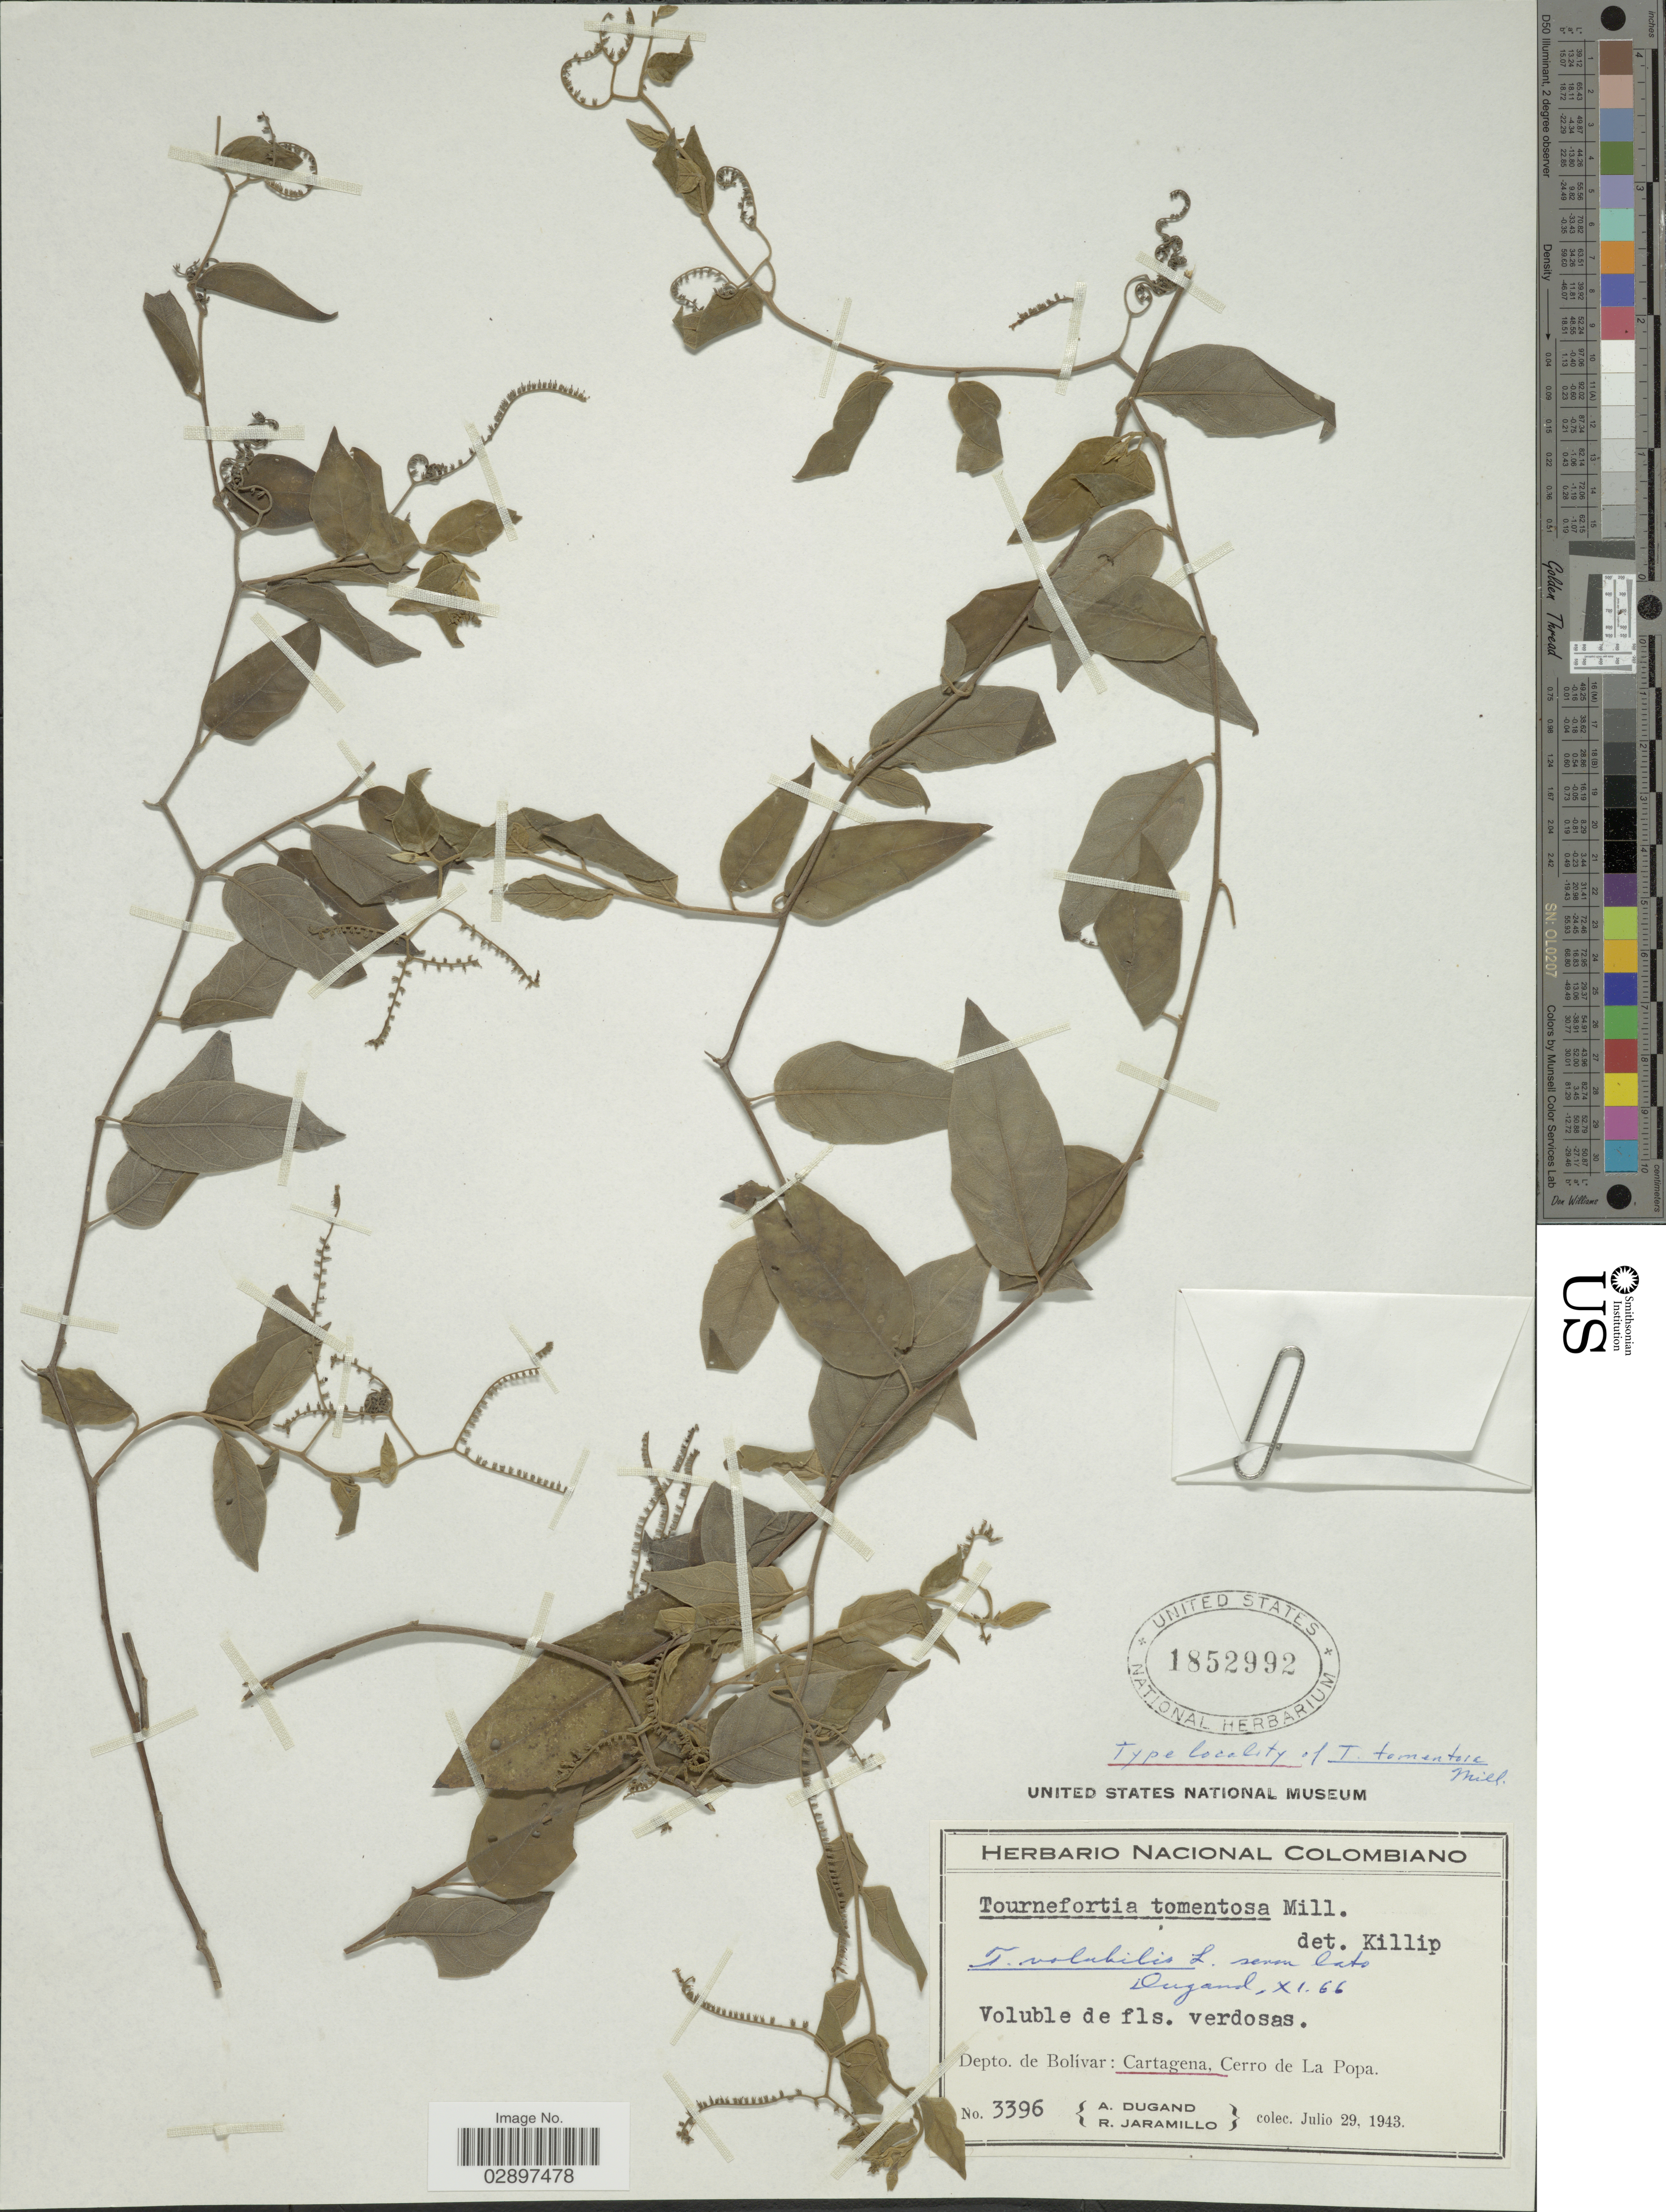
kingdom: Plantae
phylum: Tracheophyta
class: Magnoliopsida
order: Boraginales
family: Heliotropiaceae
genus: Tournefortia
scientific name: Tournefortia tomentosa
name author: Mill.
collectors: A. Dugand & R. Jaramillo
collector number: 3396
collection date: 1943-07-29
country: Colombia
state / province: Bolívar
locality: Depto. de Bolívar: Cartagena, Cerro de La Popa.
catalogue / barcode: US 1852992